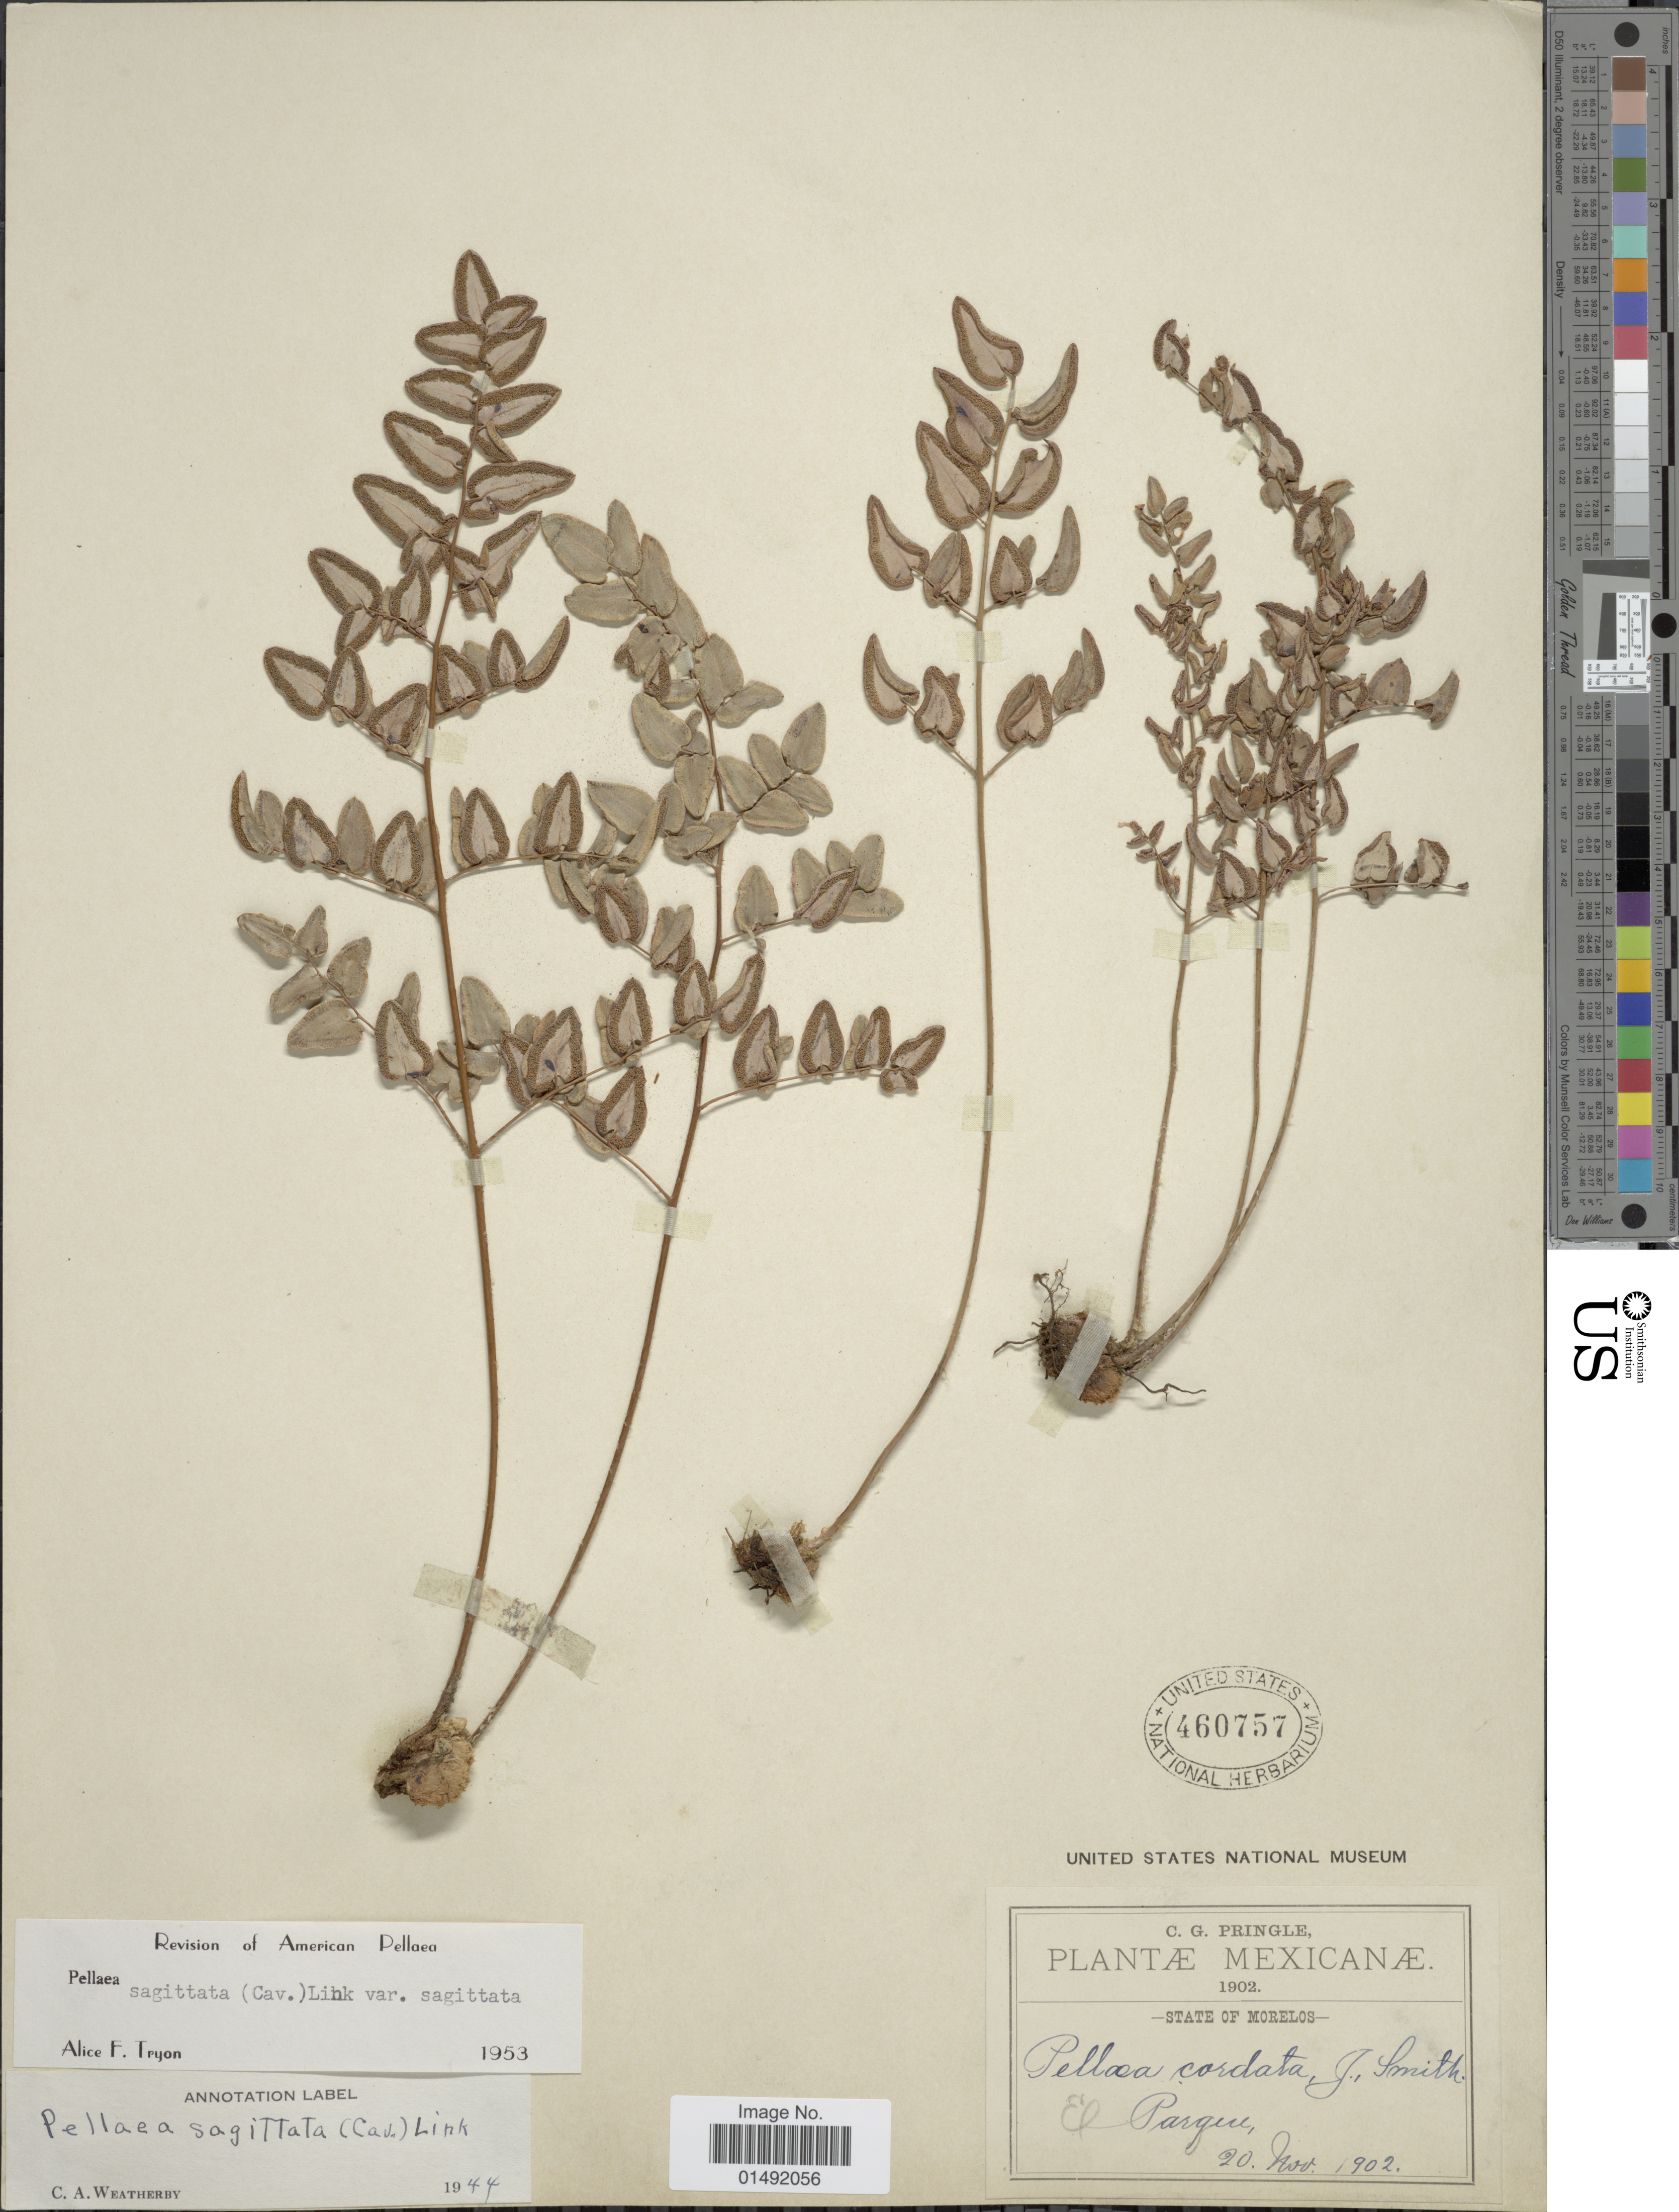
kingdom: Plantae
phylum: Tracheophyta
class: Polypodiopsida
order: Polypodiales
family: Pteridaceae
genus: Pellaea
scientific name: Pellaea sagittata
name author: (Cav.) Link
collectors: C. G. Pringle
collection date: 1902-11-20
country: Mexico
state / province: Morelos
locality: El Parque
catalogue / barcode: US 460757